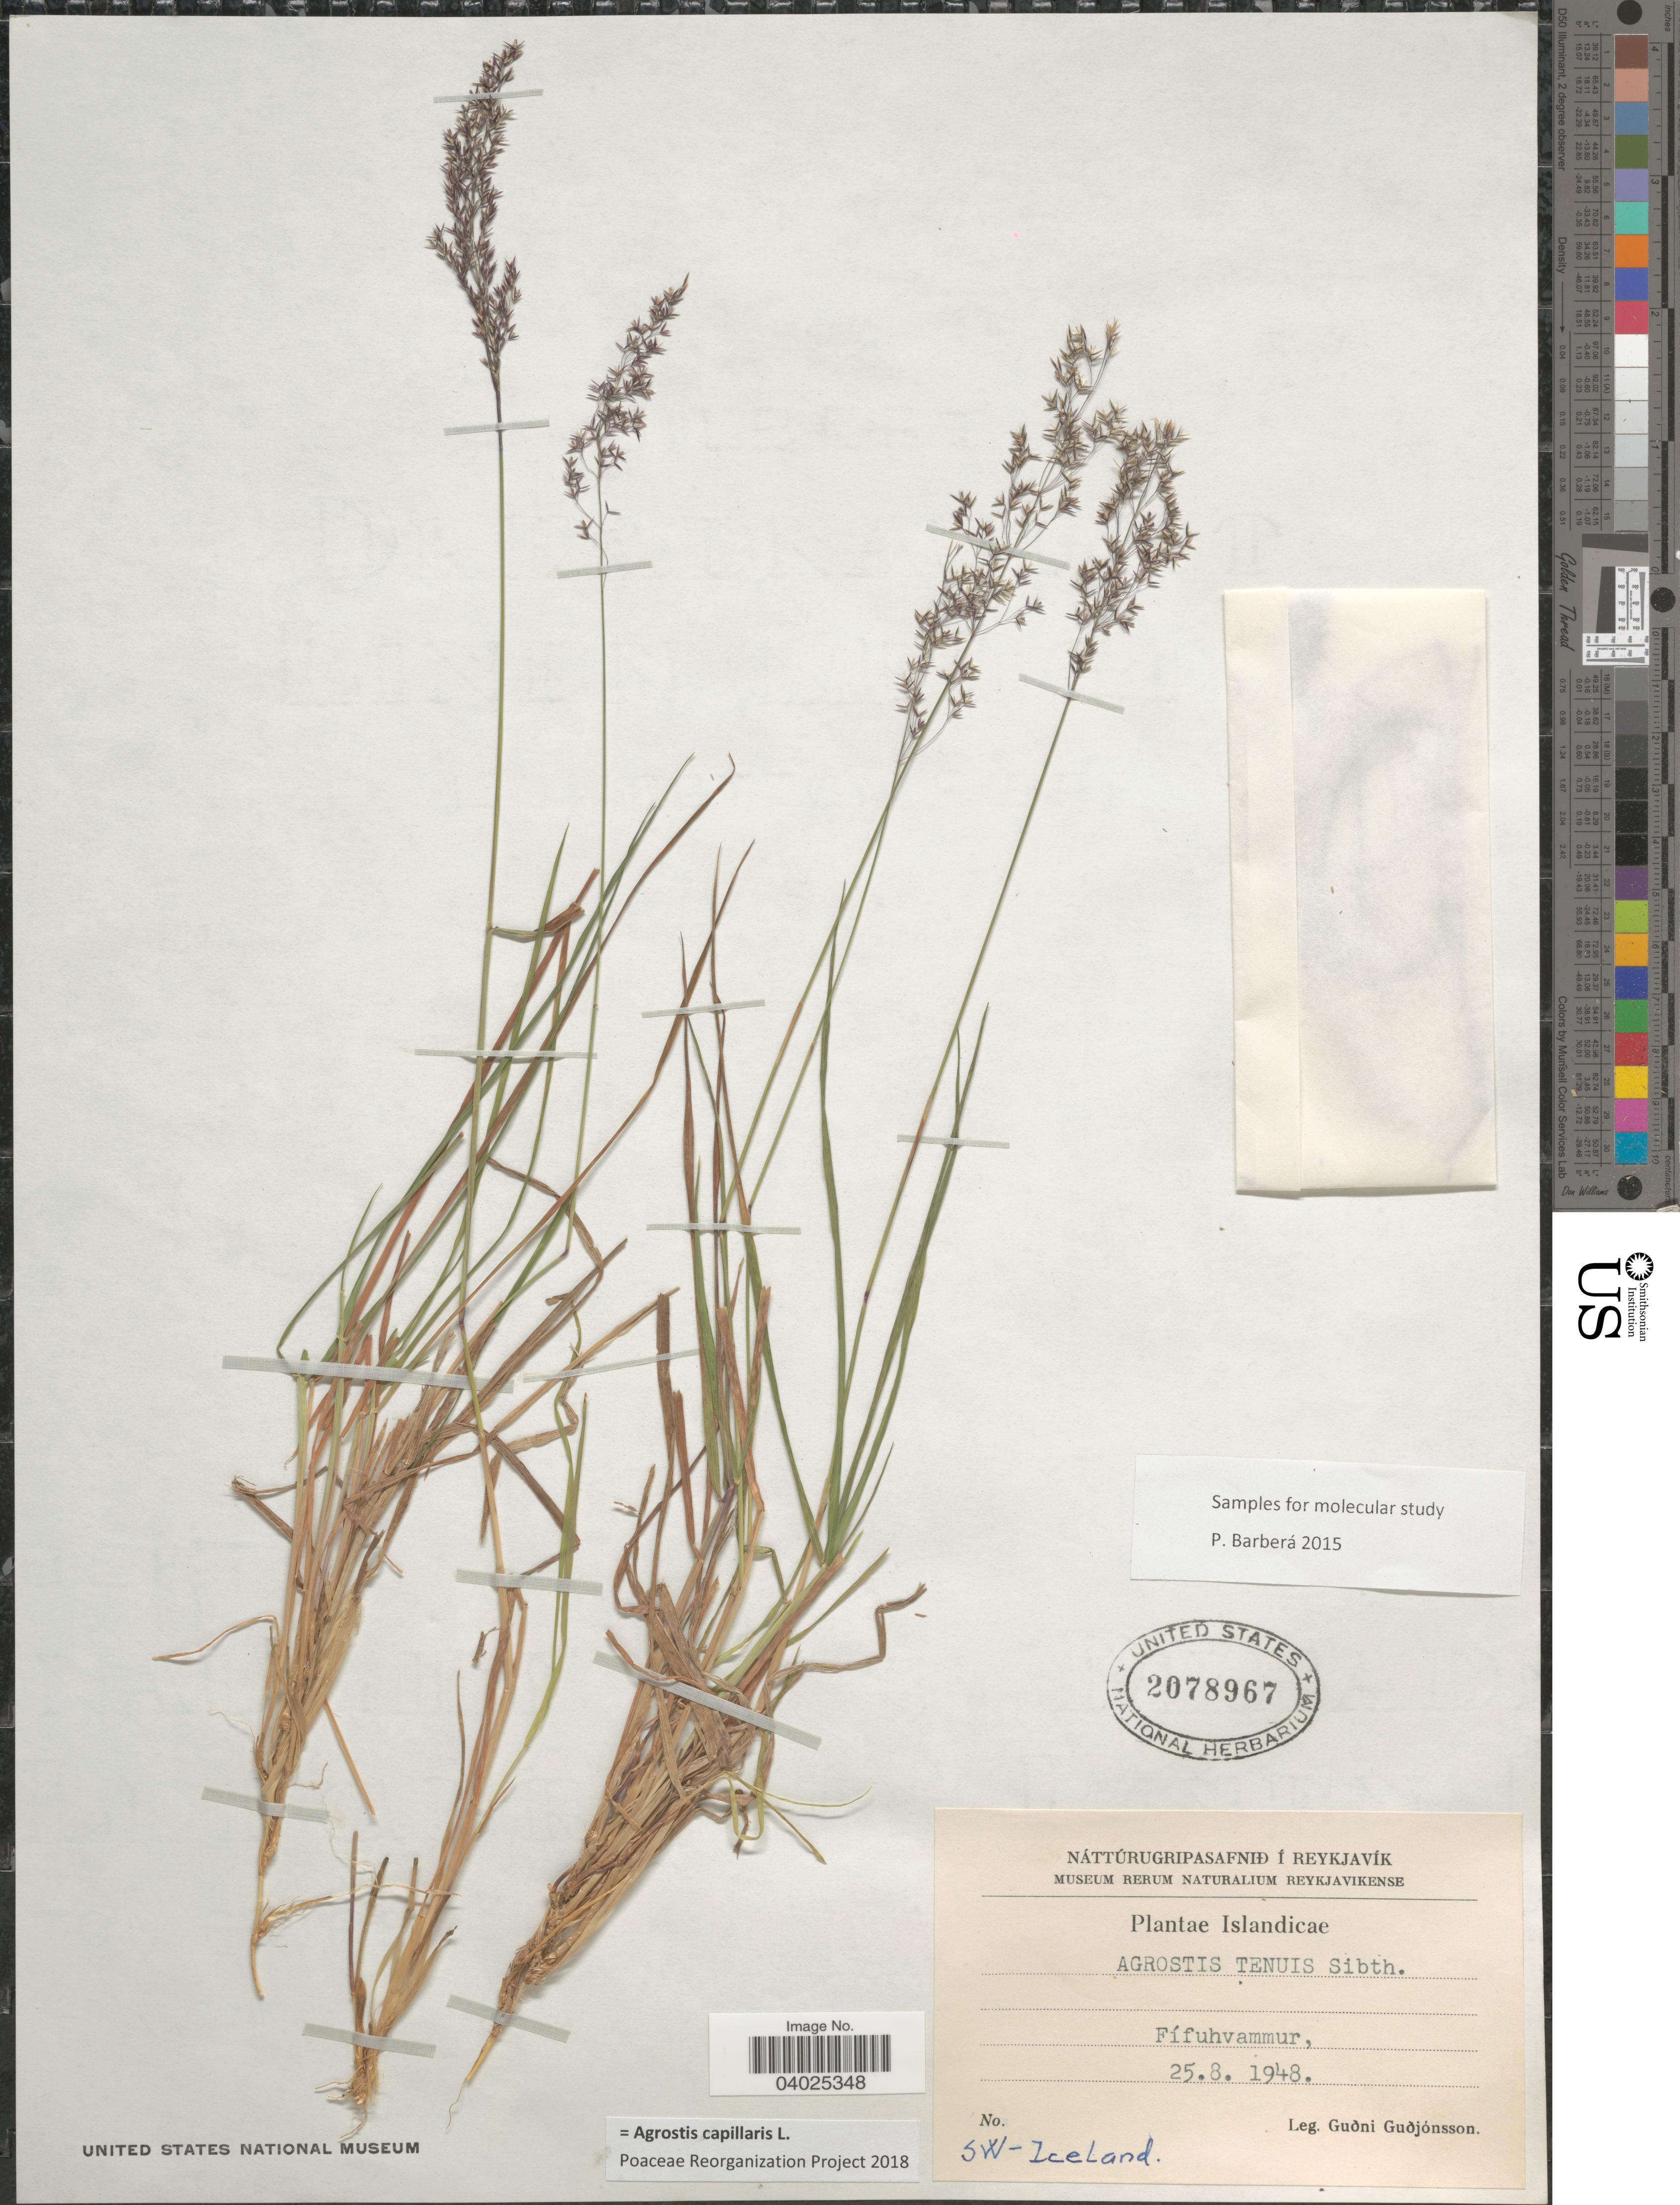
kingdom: Plantae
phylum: Tracheophyta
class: Liliopsida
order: Poales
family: Poaceae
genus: Agrostis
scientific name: Agrostis capillaris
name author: L.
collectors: G. Guojonsson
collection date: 1948-08-25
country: Iceland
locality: Islandicae. Fífuhvammur. SW-Iceland.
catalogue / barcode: US 2078967